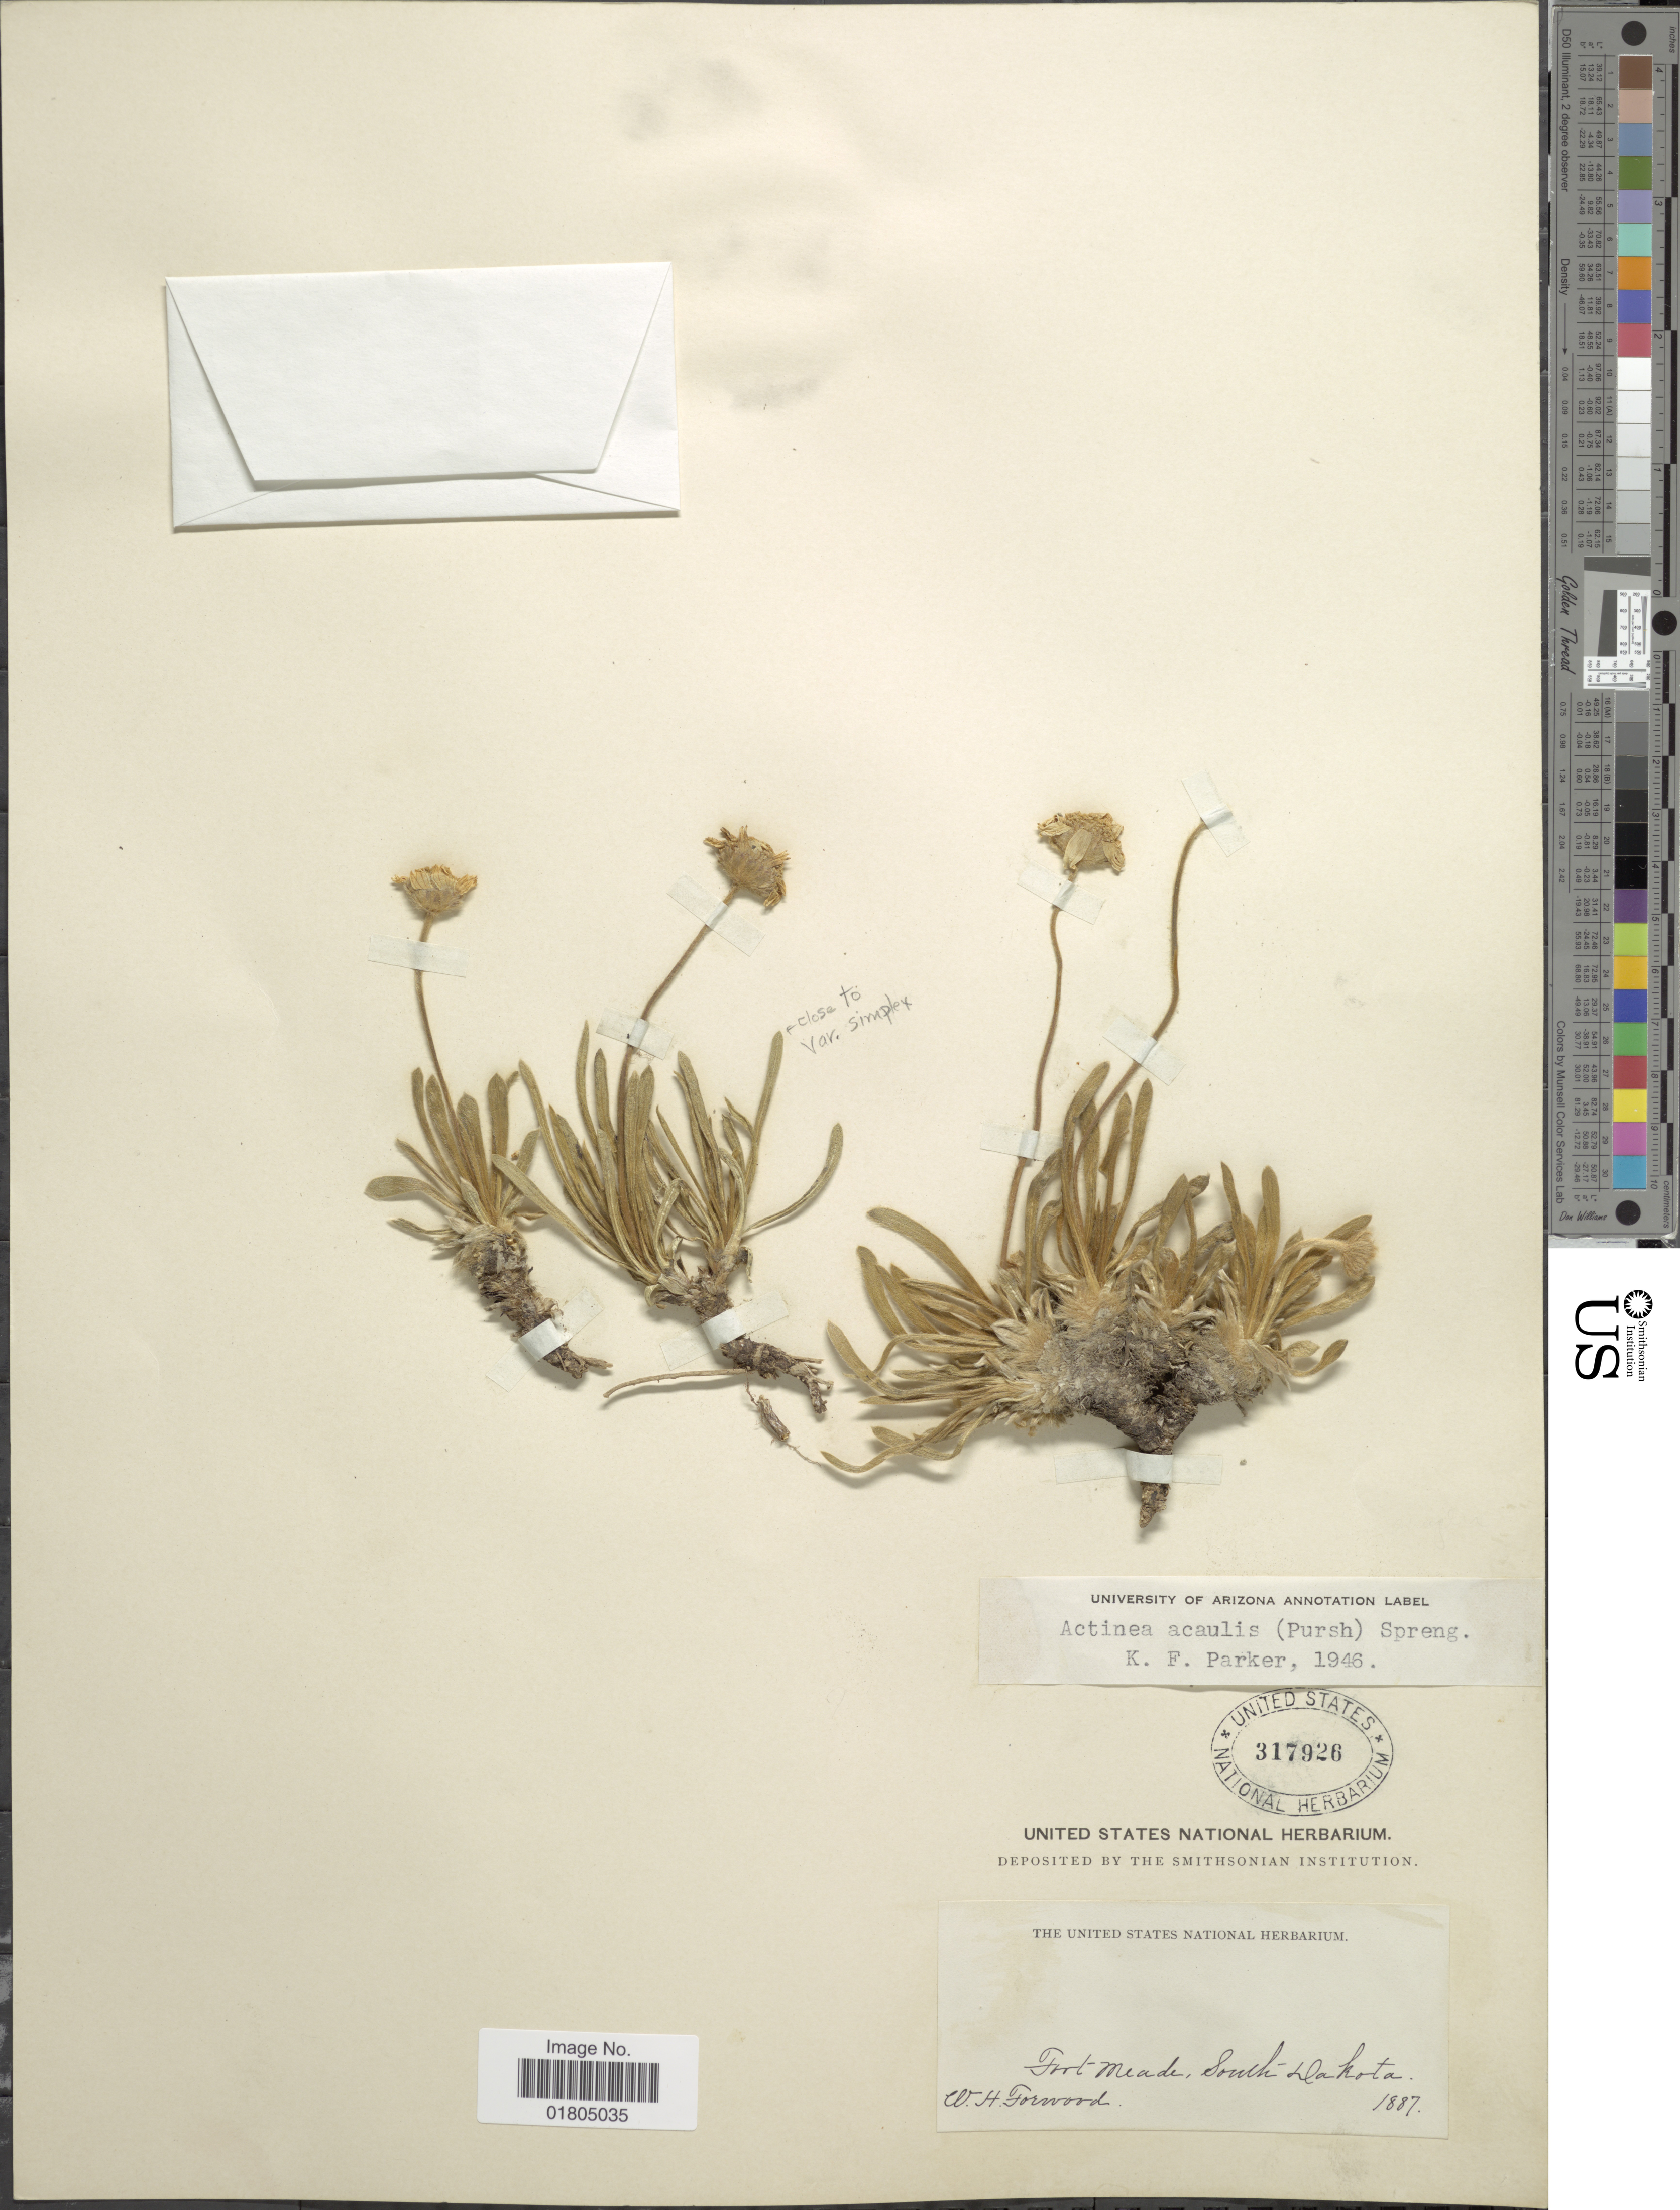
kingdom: Plantae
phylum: Tracheophyta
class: Magnoliopsida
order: Asterales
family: Asteraceae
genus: Actinea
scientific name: Actinea acaulis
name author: (Pursh) Spreng.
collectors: W. Forwood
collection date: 1887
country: United States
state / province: South Dakota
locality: Fort Meade, South Dakota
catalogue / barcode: US 317926